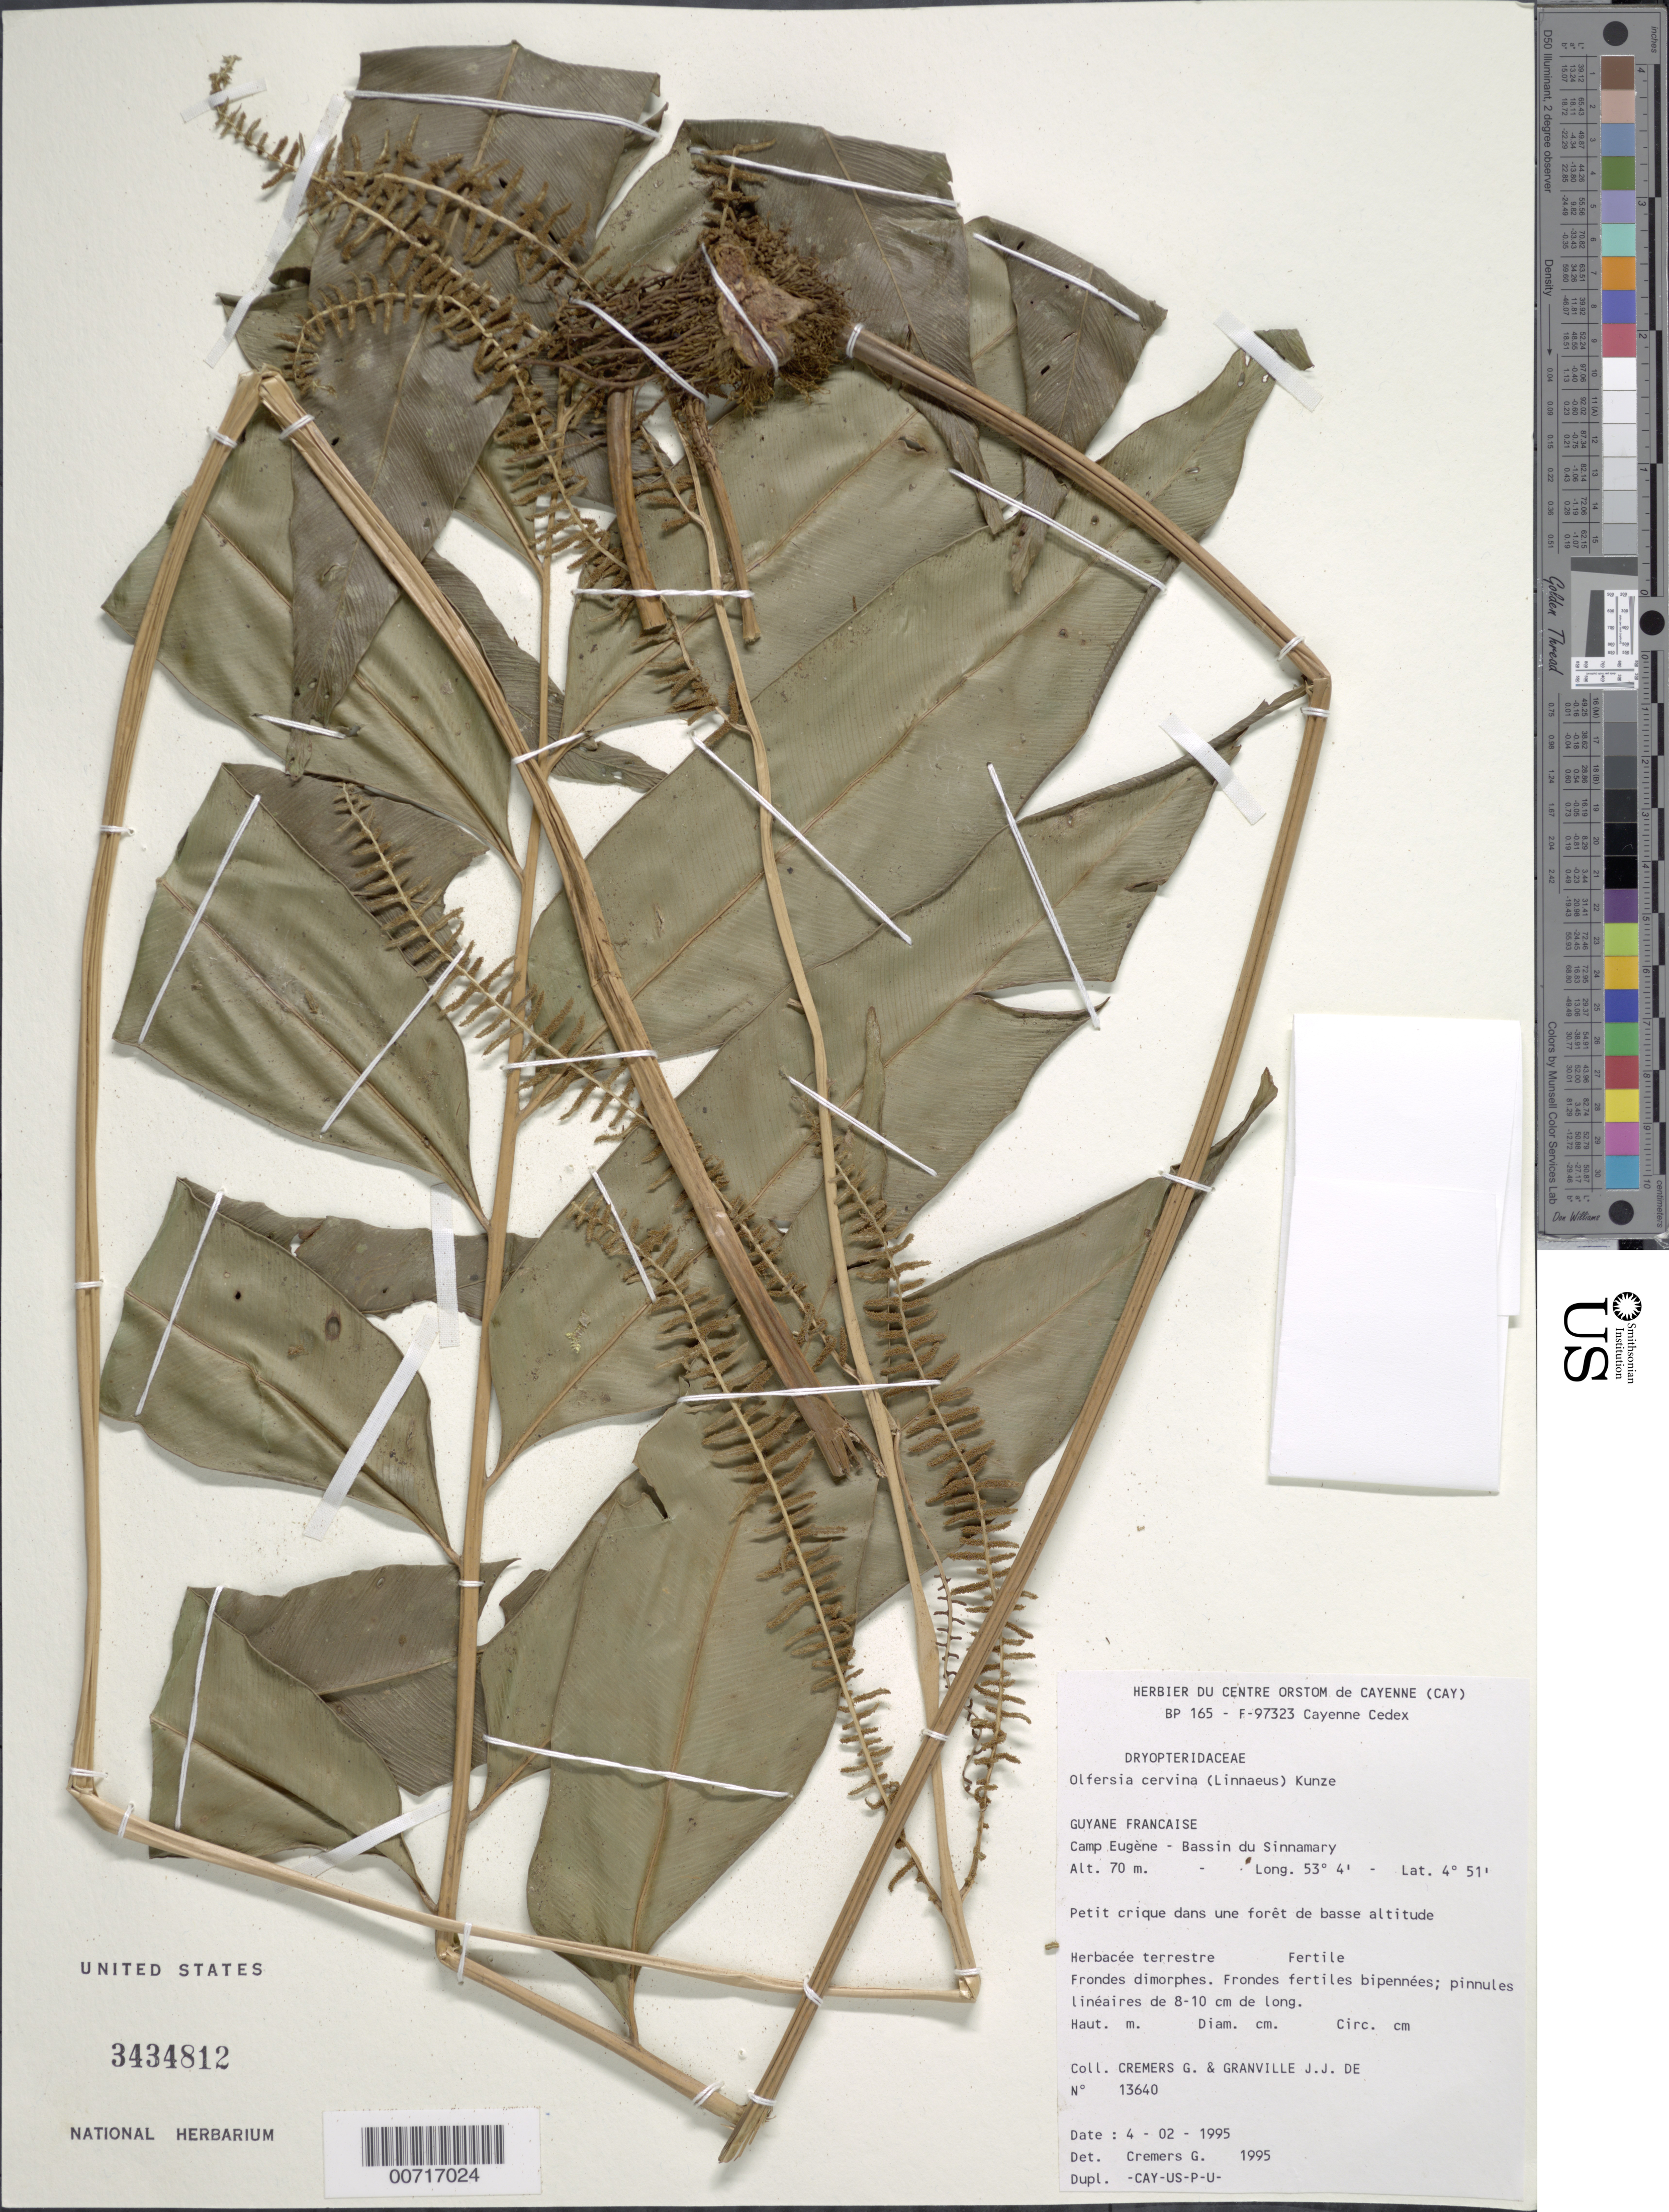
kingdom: Plantae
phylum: Tracheophyta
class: Polypodiopsida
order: Polypodiales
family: Dryopteridaceae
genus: Olfersia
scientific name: Olfersia cervina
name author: (L.) Kunze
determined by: Cremers, Georges A.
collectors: G. Cremers & J.-J. de Granville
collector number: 13640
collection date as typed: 4-Feb-95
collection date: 1995-02-04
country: French Guiana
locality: Camp Eugène, Bassin du Sinnamary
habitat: Small creek in low forest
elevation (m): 70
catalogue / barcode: US 3434812